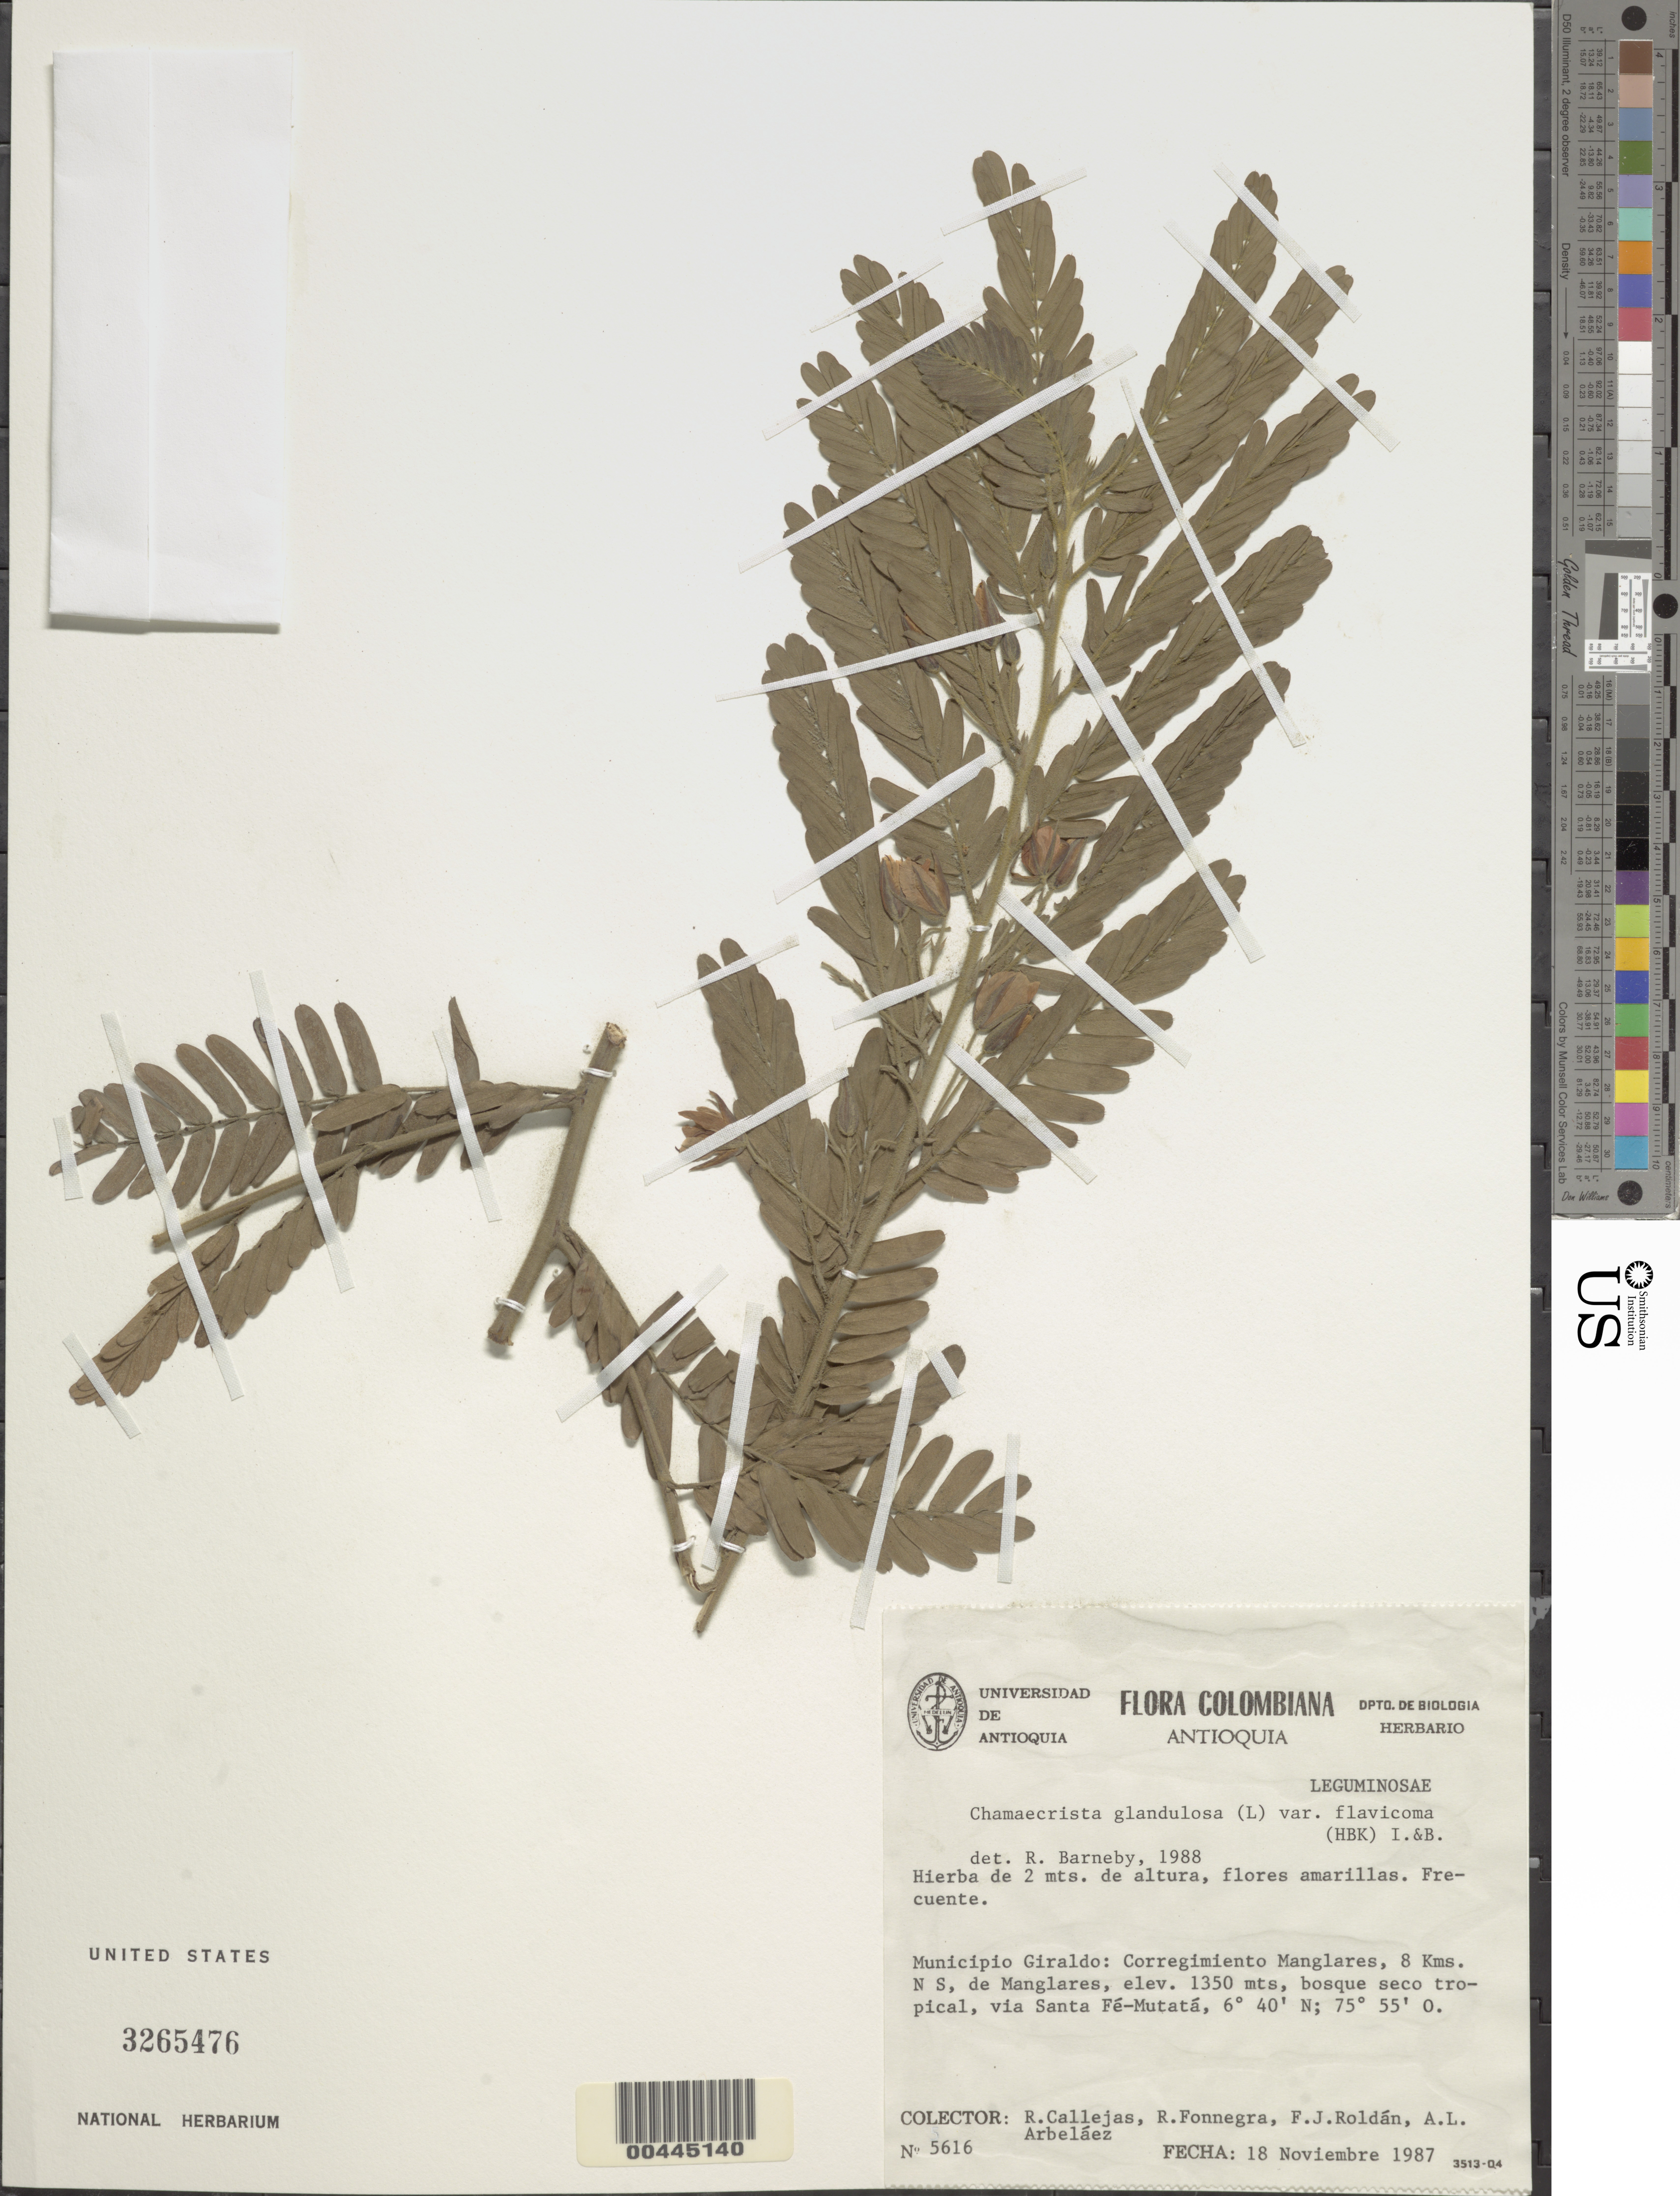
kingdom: Plantae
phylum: Tracheophyta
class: Magnoliopsida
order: Fabales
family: Fabaceae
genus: Chamaecrista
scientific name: Chamaecrista glandulosa var. flavicoma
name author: (Kunth) H.S. Irwin & Barneby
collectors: R. Callejas, R. Fonnegra G., F. J. Roldán & A. L. Arbelaez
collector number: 5616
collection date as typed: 18 Nov 1987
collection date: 1987-11-18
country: Colombia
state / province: Antioquia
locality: Giraldo, Corregimiento Manglares, via Santa fe- Mutata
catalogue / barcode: US 3265476